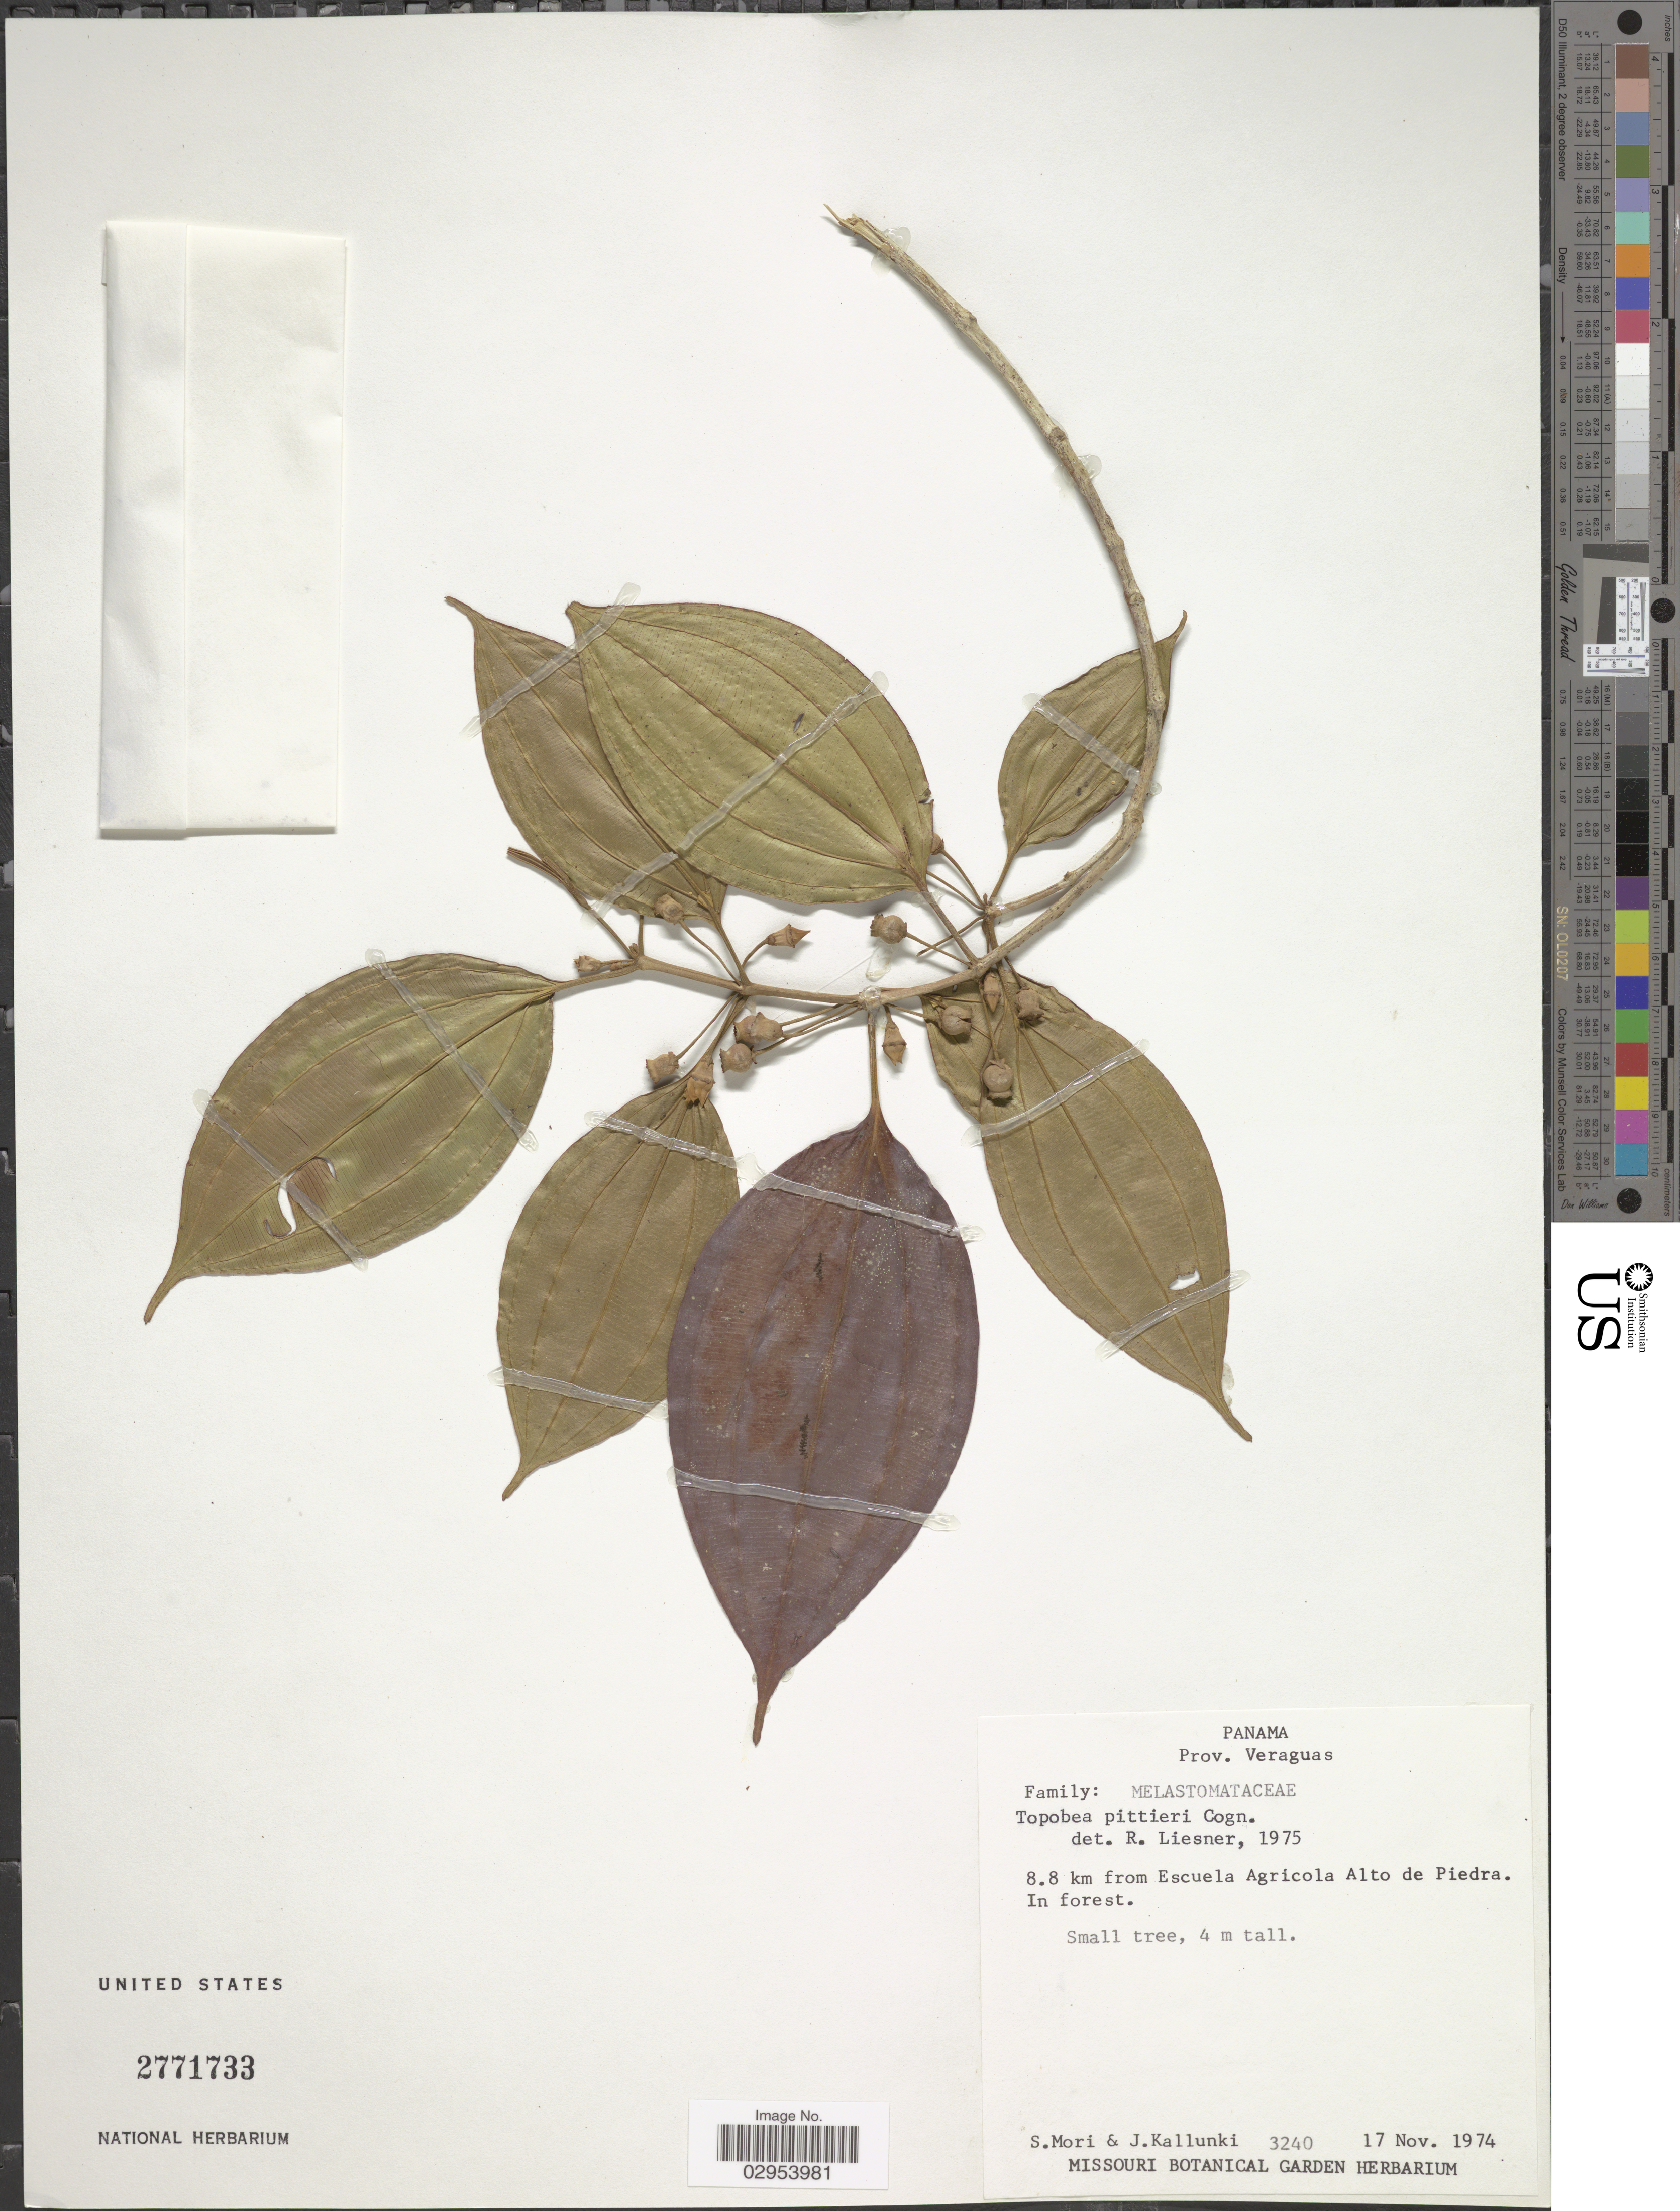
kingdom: Plantae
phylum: Tracheophyta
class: Magnoliopsida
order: Myrtales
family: Melastomataceae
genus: Topobea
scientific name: Topobea pittieri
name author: Cogn.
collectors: S. Mori & J. Kallunki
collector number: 3240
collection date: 1974-11-17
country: Panama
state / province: Veraguas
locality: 8.8 km from Escuela Agricola Alto de Piedra. In forest.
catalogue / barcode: US 2771733